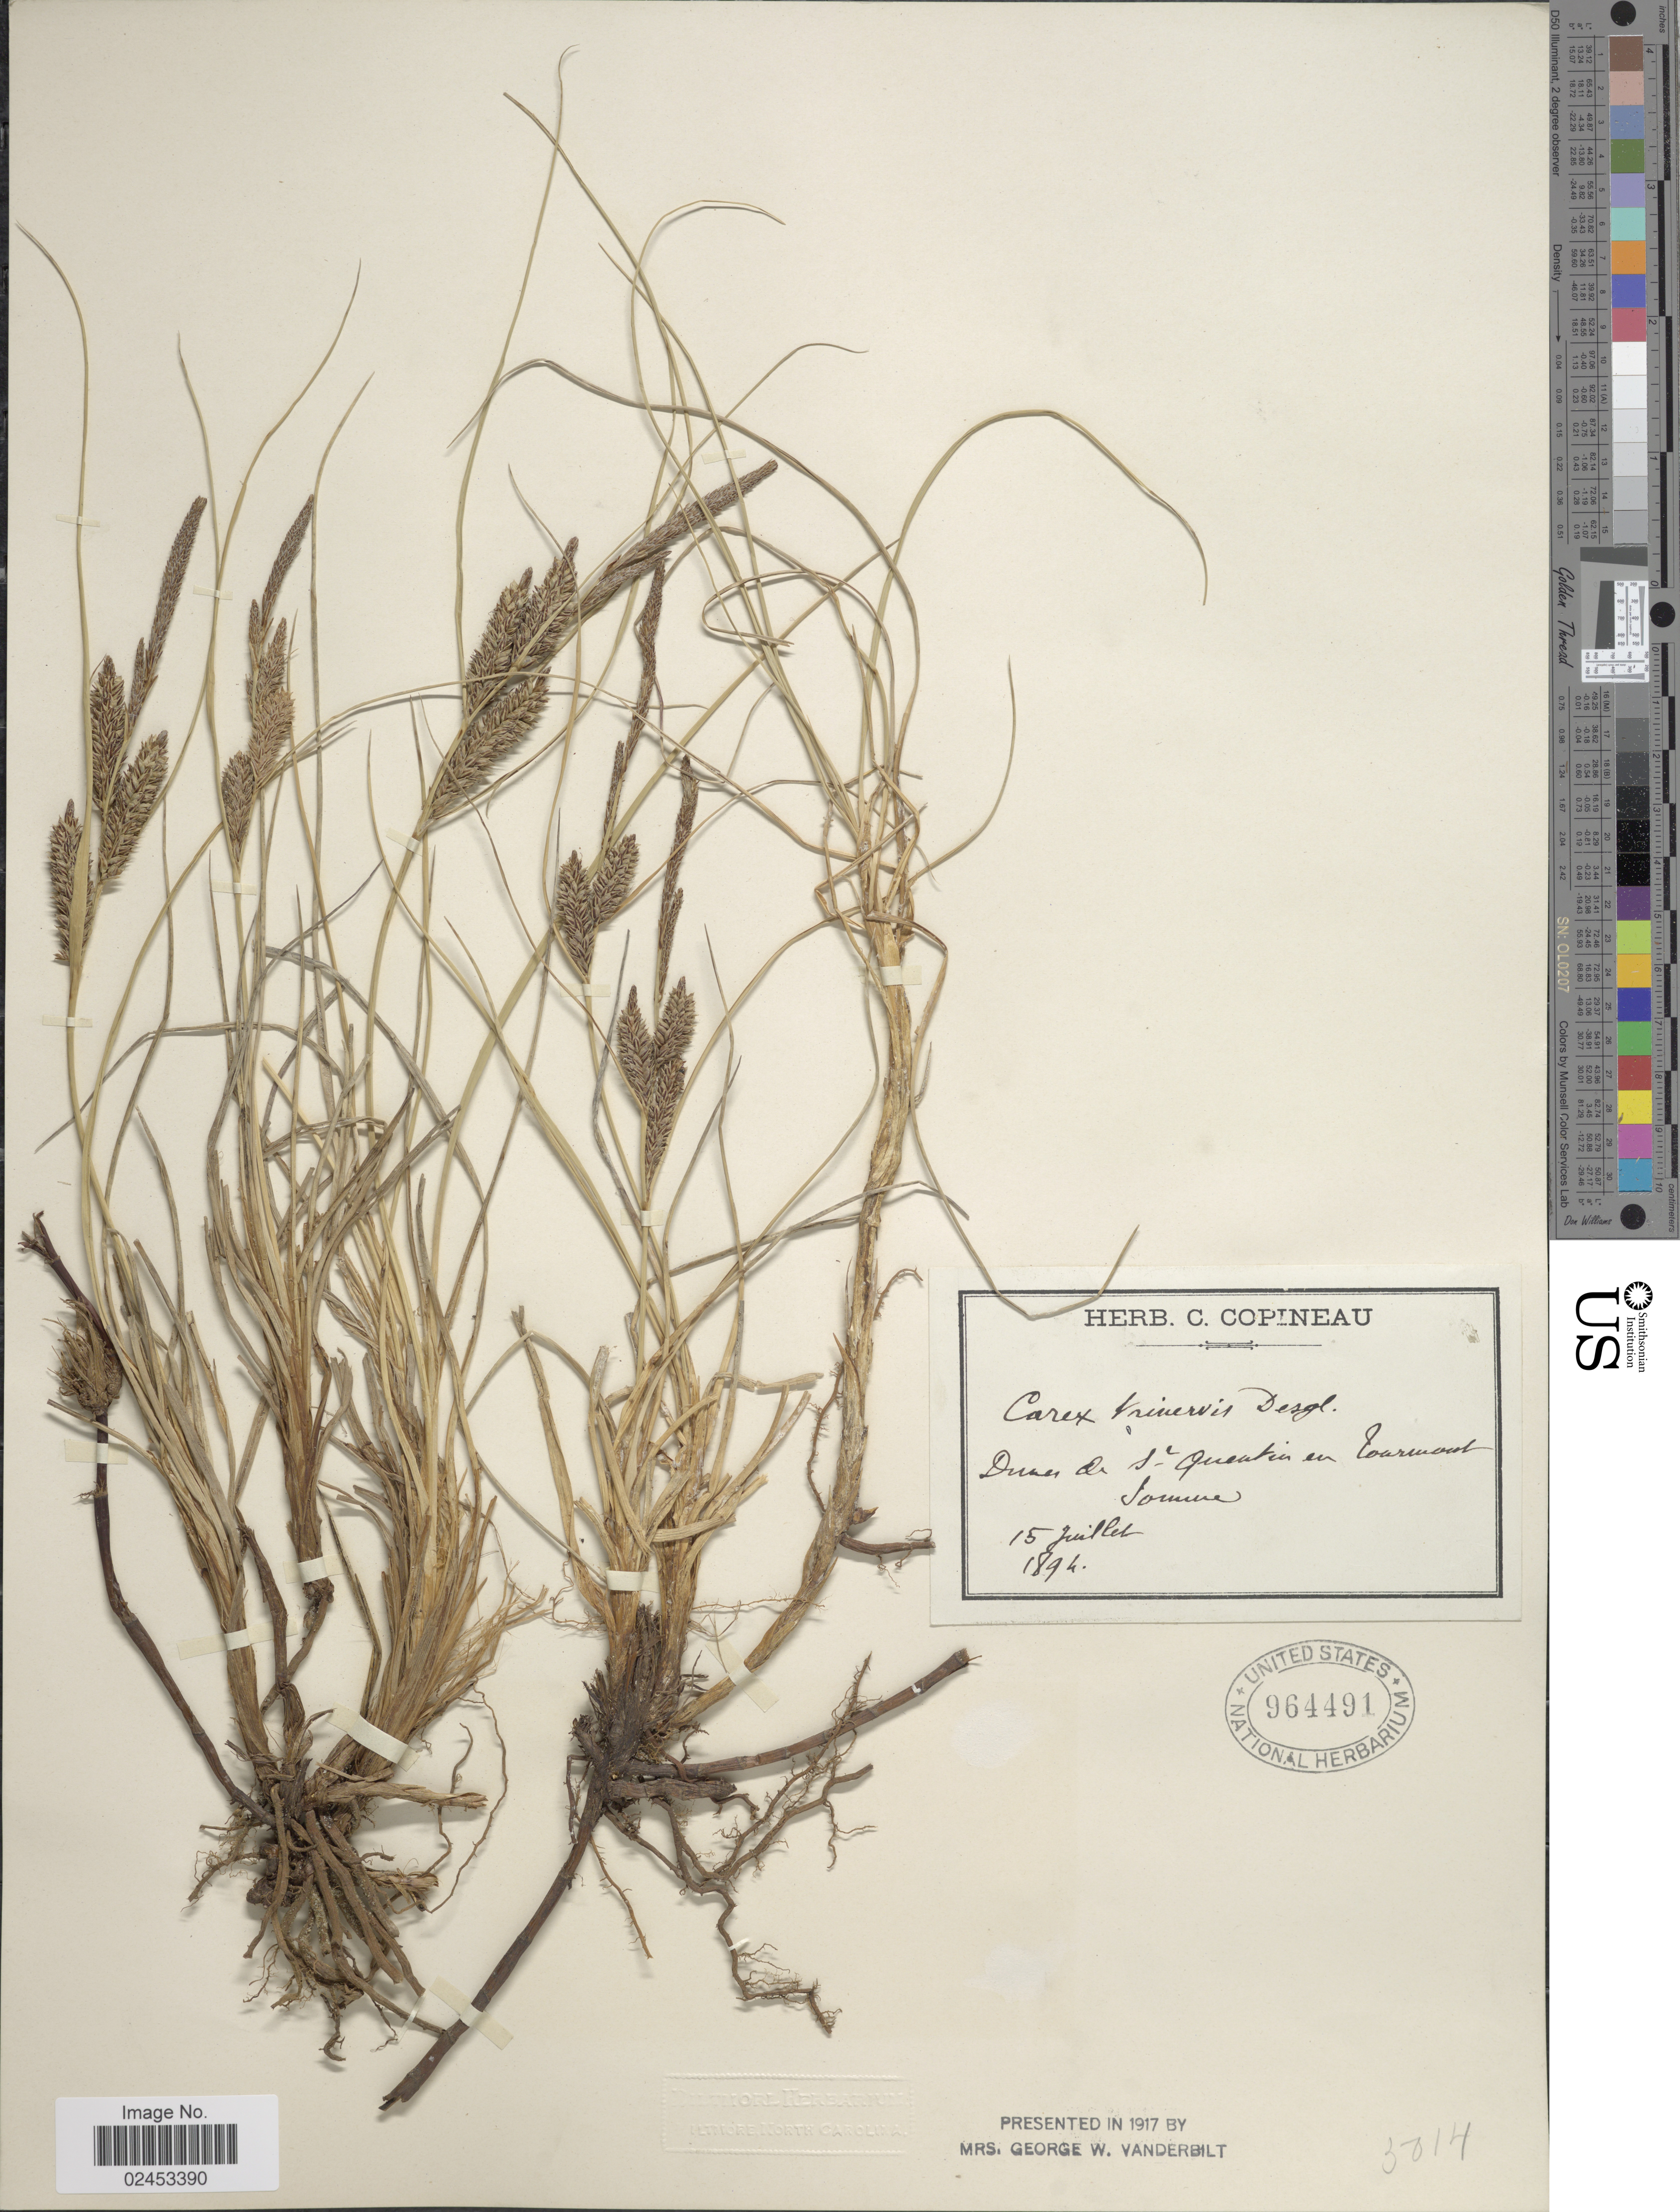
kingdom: Plantae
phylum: Tracheophyta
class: Liliopsida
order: Poales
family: Cyperaceae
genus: Carex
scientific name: Carex trinervis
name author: Degl.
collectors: ex herb. C. Copineau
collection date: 1894-07-15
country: France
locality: Dunes de St Quentier en Tourmont Somme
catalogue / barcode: US 964491